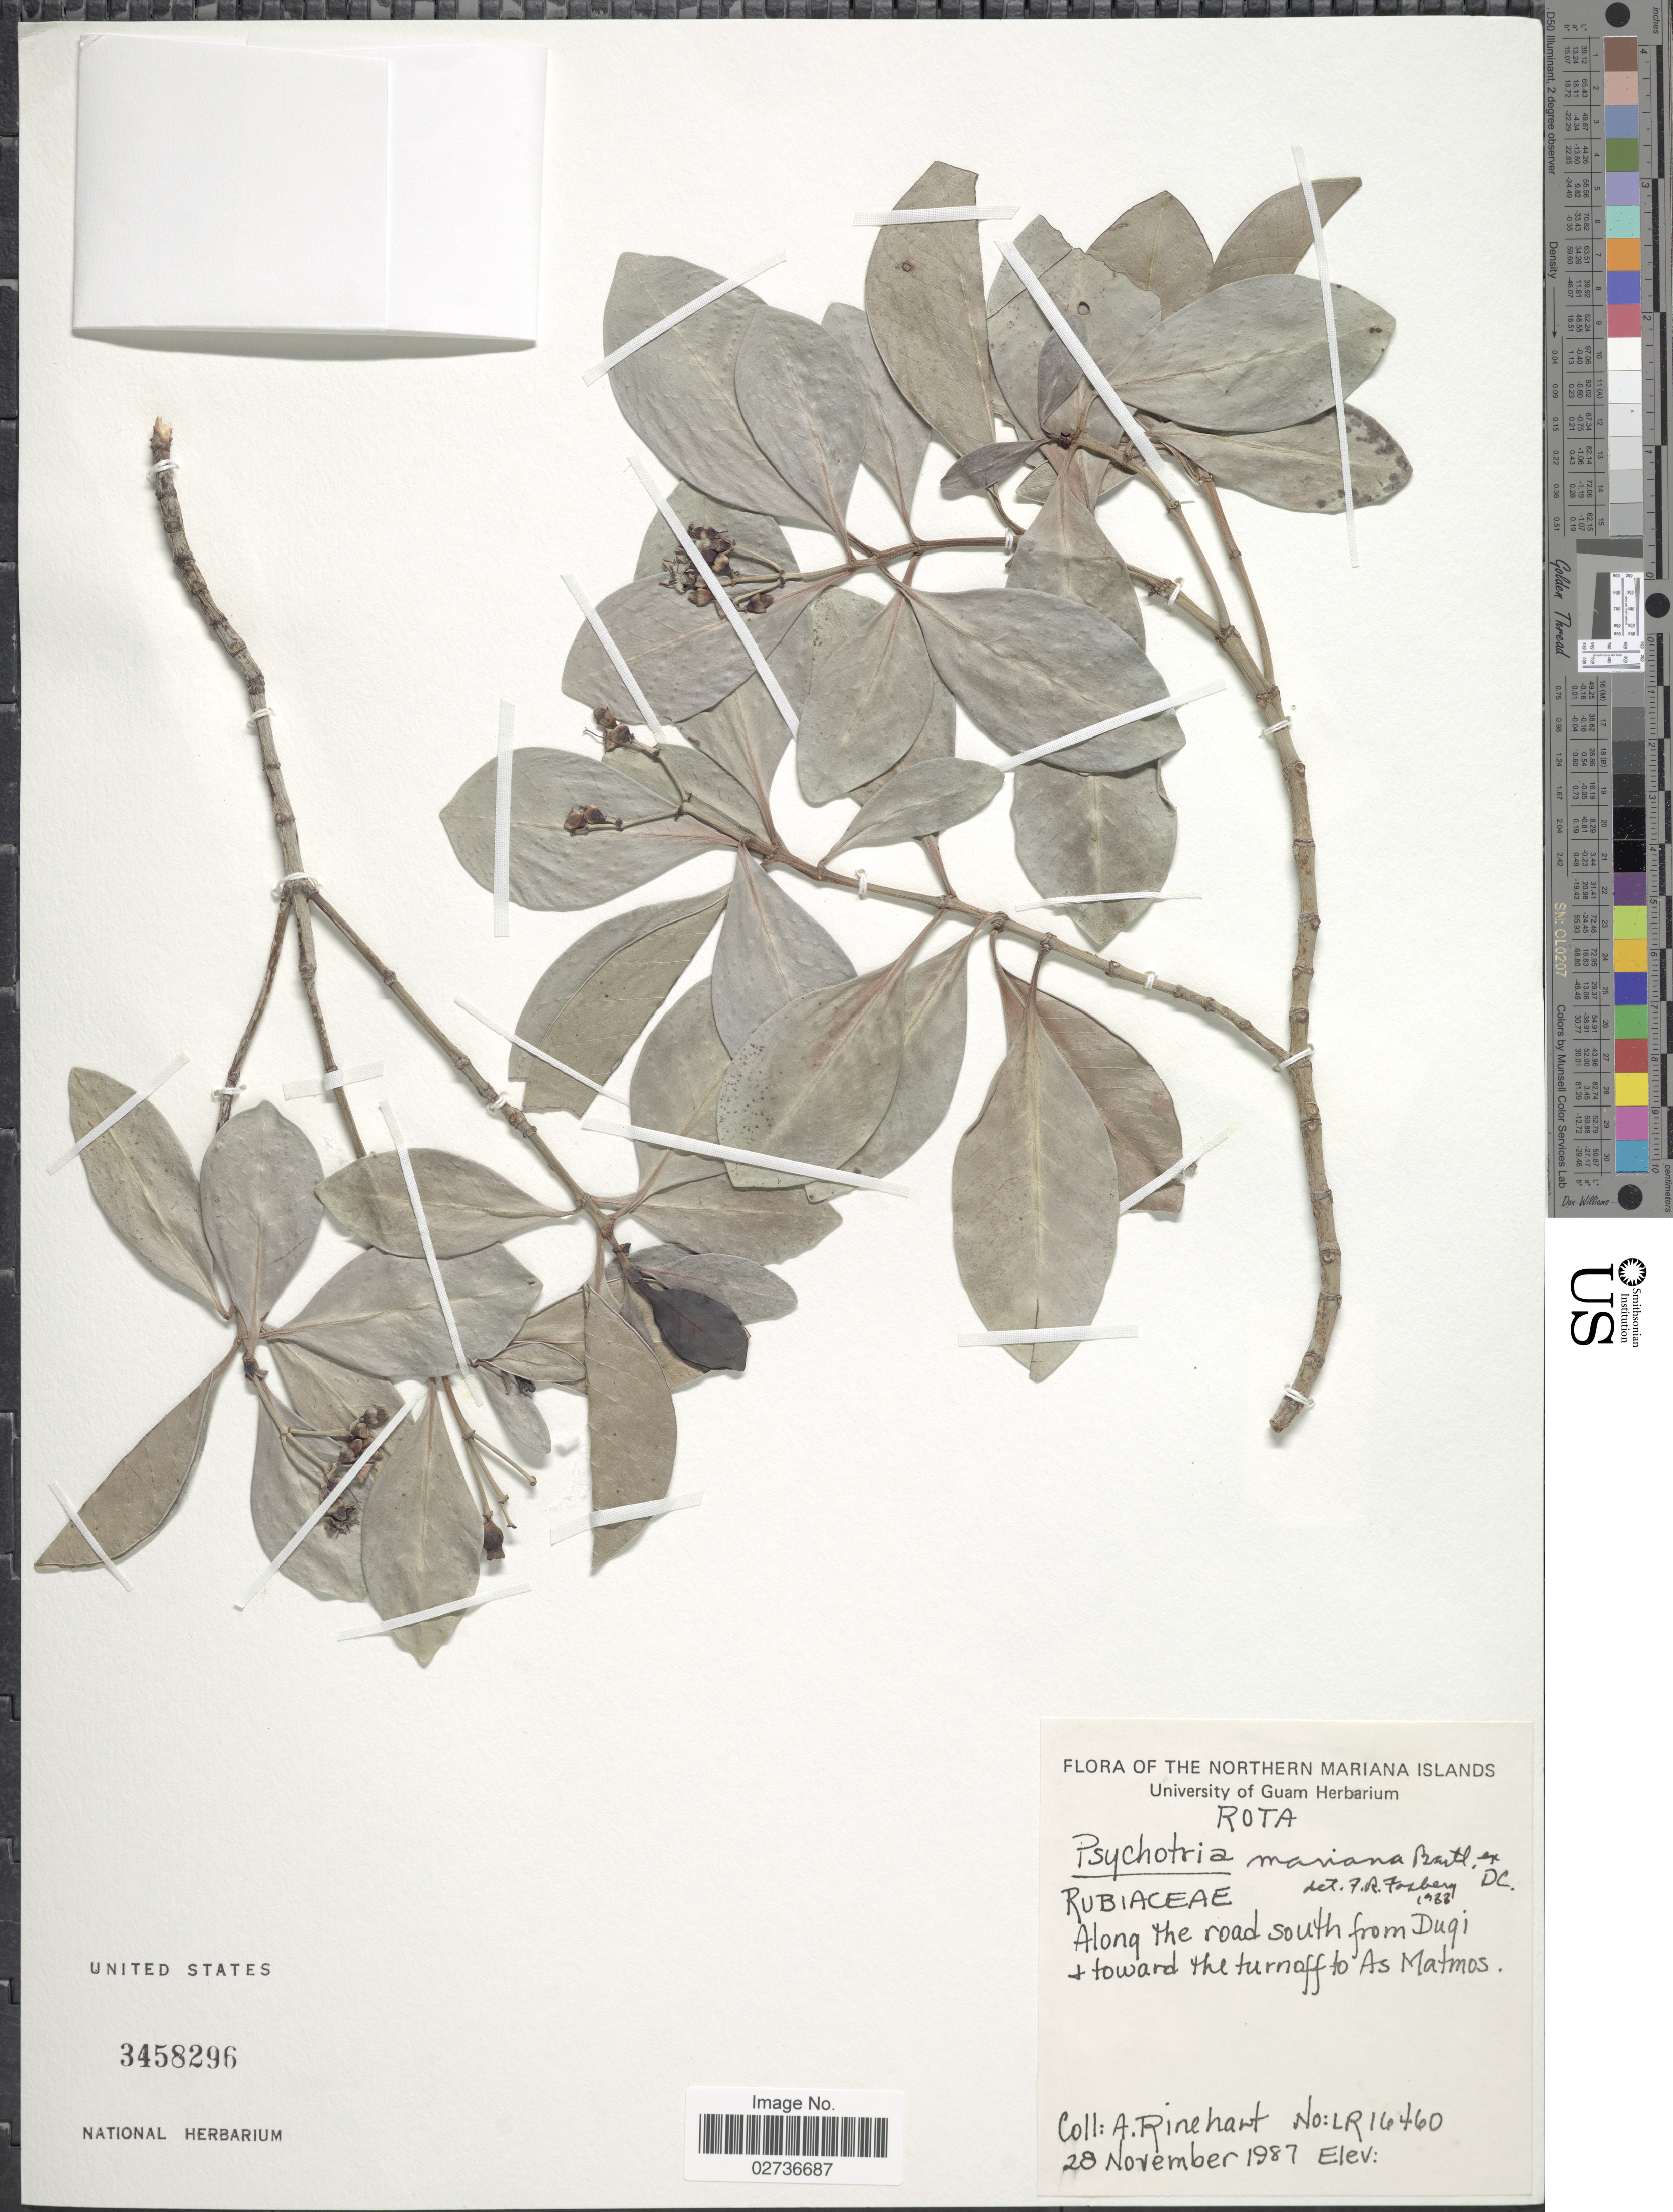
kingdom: Plantae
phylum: Tracheophyta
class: Magnoliopsida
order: Gentianales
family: Rubiaceae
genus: Psychotria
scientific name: Psychotria mariana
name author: Bartl. ex DC.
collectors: A. Rinehart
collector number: LR 16460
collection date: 1987-11-28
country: Northern Mariana Islands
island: Rota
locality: Rota, Along the road south from Duqi & toward the turnoff to As Matmos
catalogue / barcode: US 3458296